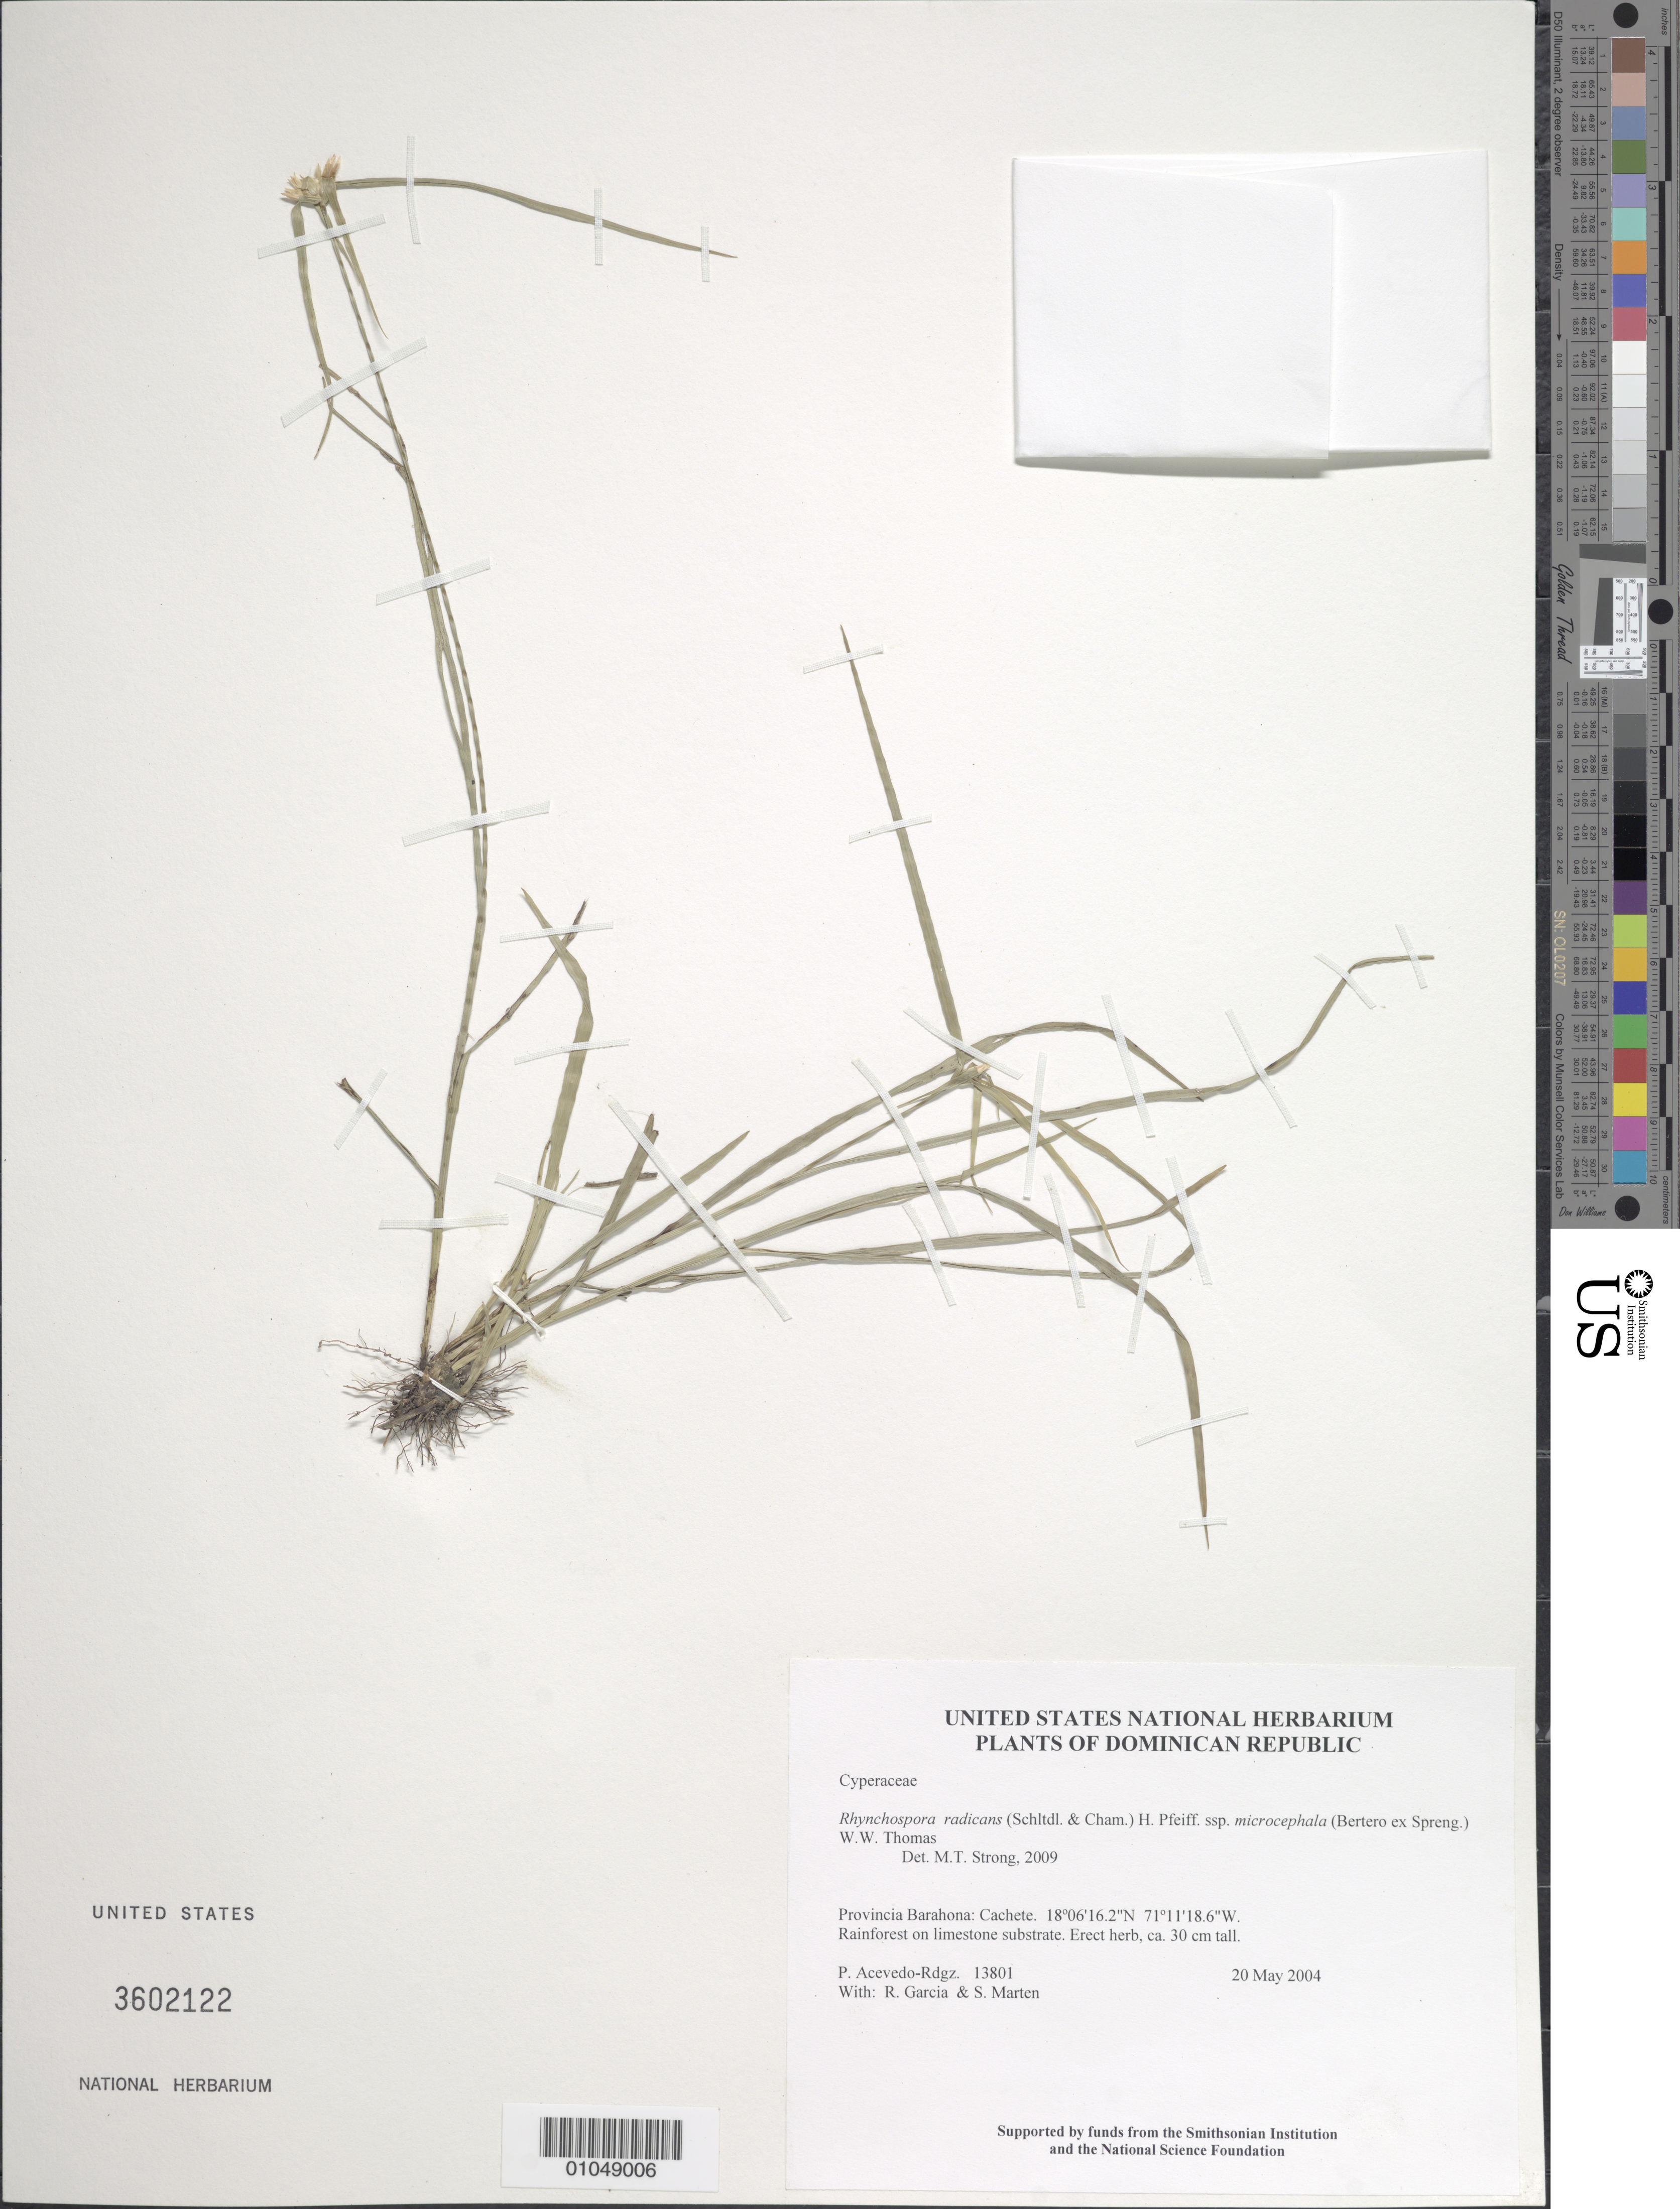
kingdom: Plantae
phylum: Tracheophyta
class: Liliopsida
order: Poales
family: Cyperaceae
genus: Rhynchospora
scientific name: Rhynchospora radicans subsp. microcephala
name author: (Bertero ex Spreng.) W.W. Thomas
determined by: Strong, M. T., (US), Smithsonian Institution - National Museum of Natural History (UNITED STATES)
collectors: P. Acevedo-Rodr., R. G. García & S. Marten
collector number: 13801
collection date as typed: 20 May 2004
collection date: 2004-05-20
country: Dominican Republic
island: Hispaniola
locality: Provincia Barahona: Cachete.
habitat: Rainforest on limestone substrate.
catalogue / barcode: US 3602122